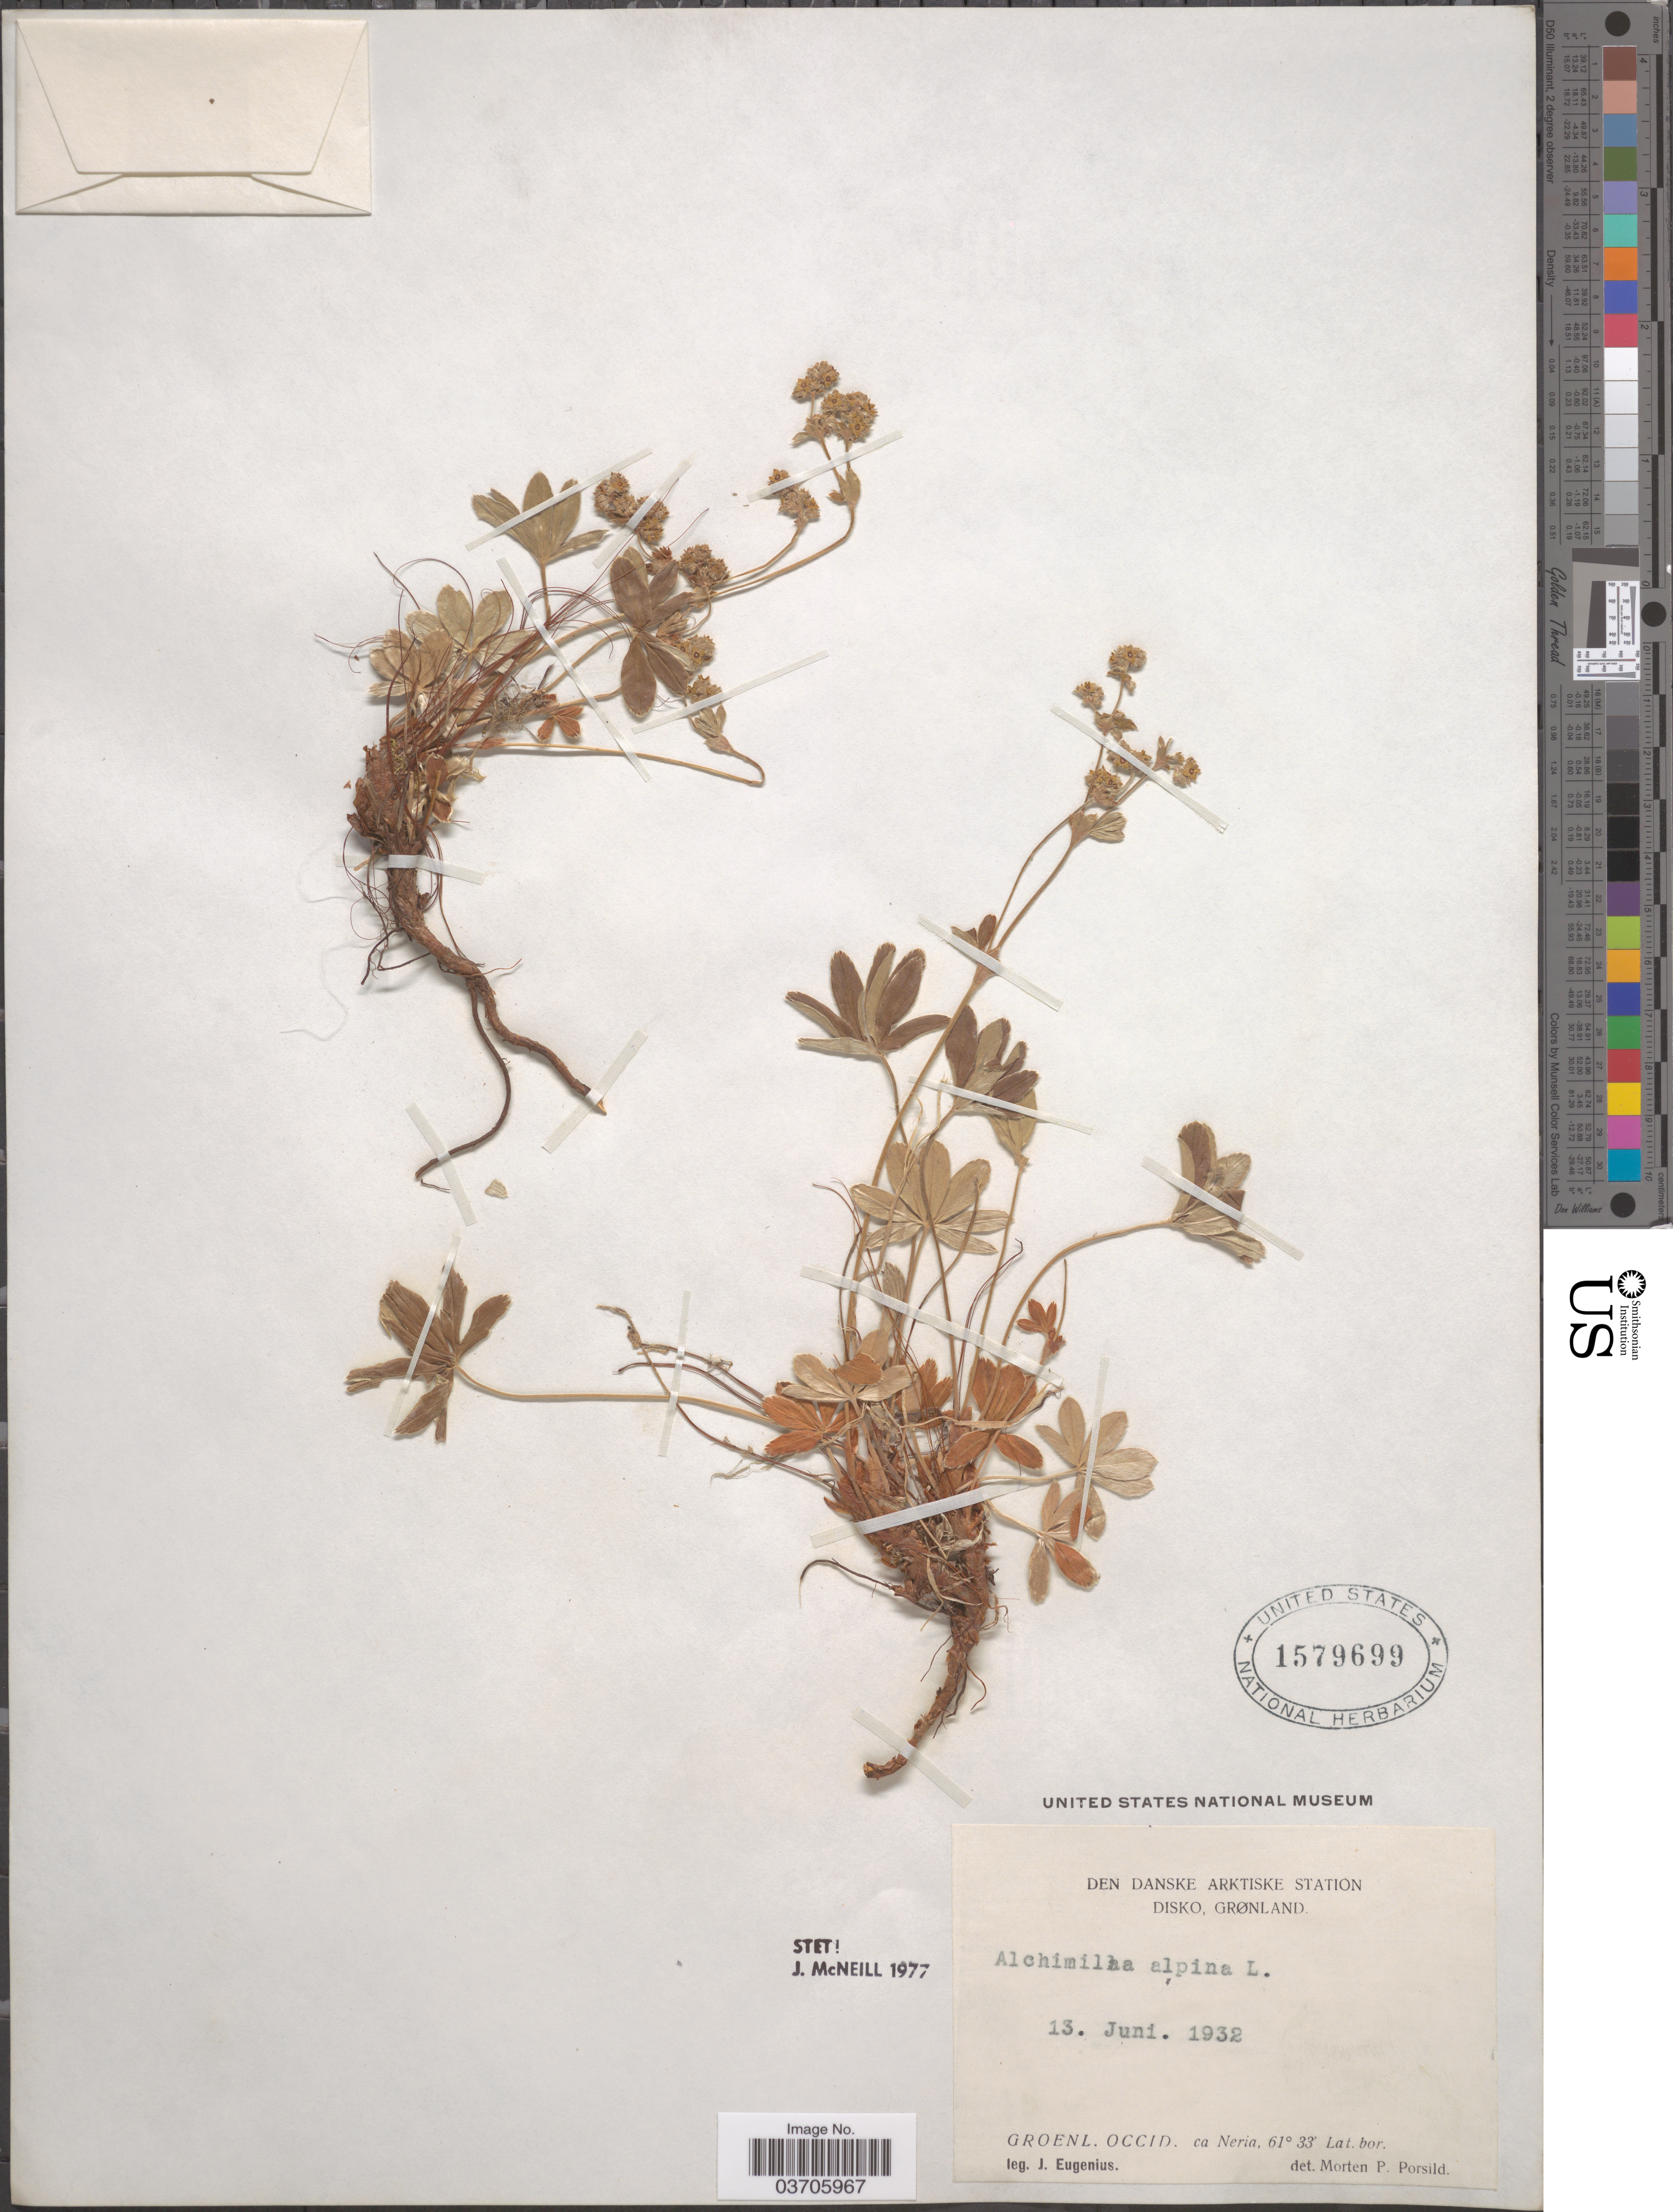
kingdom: Plantae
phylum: Tracheophyta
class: Magnoliopsida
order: Rosales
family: Rosaceae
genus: Alchemilla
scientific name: Alchemilla alpina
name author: L.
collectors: J. Eugenius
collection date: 1932-06-13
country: Greenland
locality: Den Danske Arktiske Station. Disko, Grønland. Groenl. Occid. ca Neria.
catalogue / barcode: US 1579699